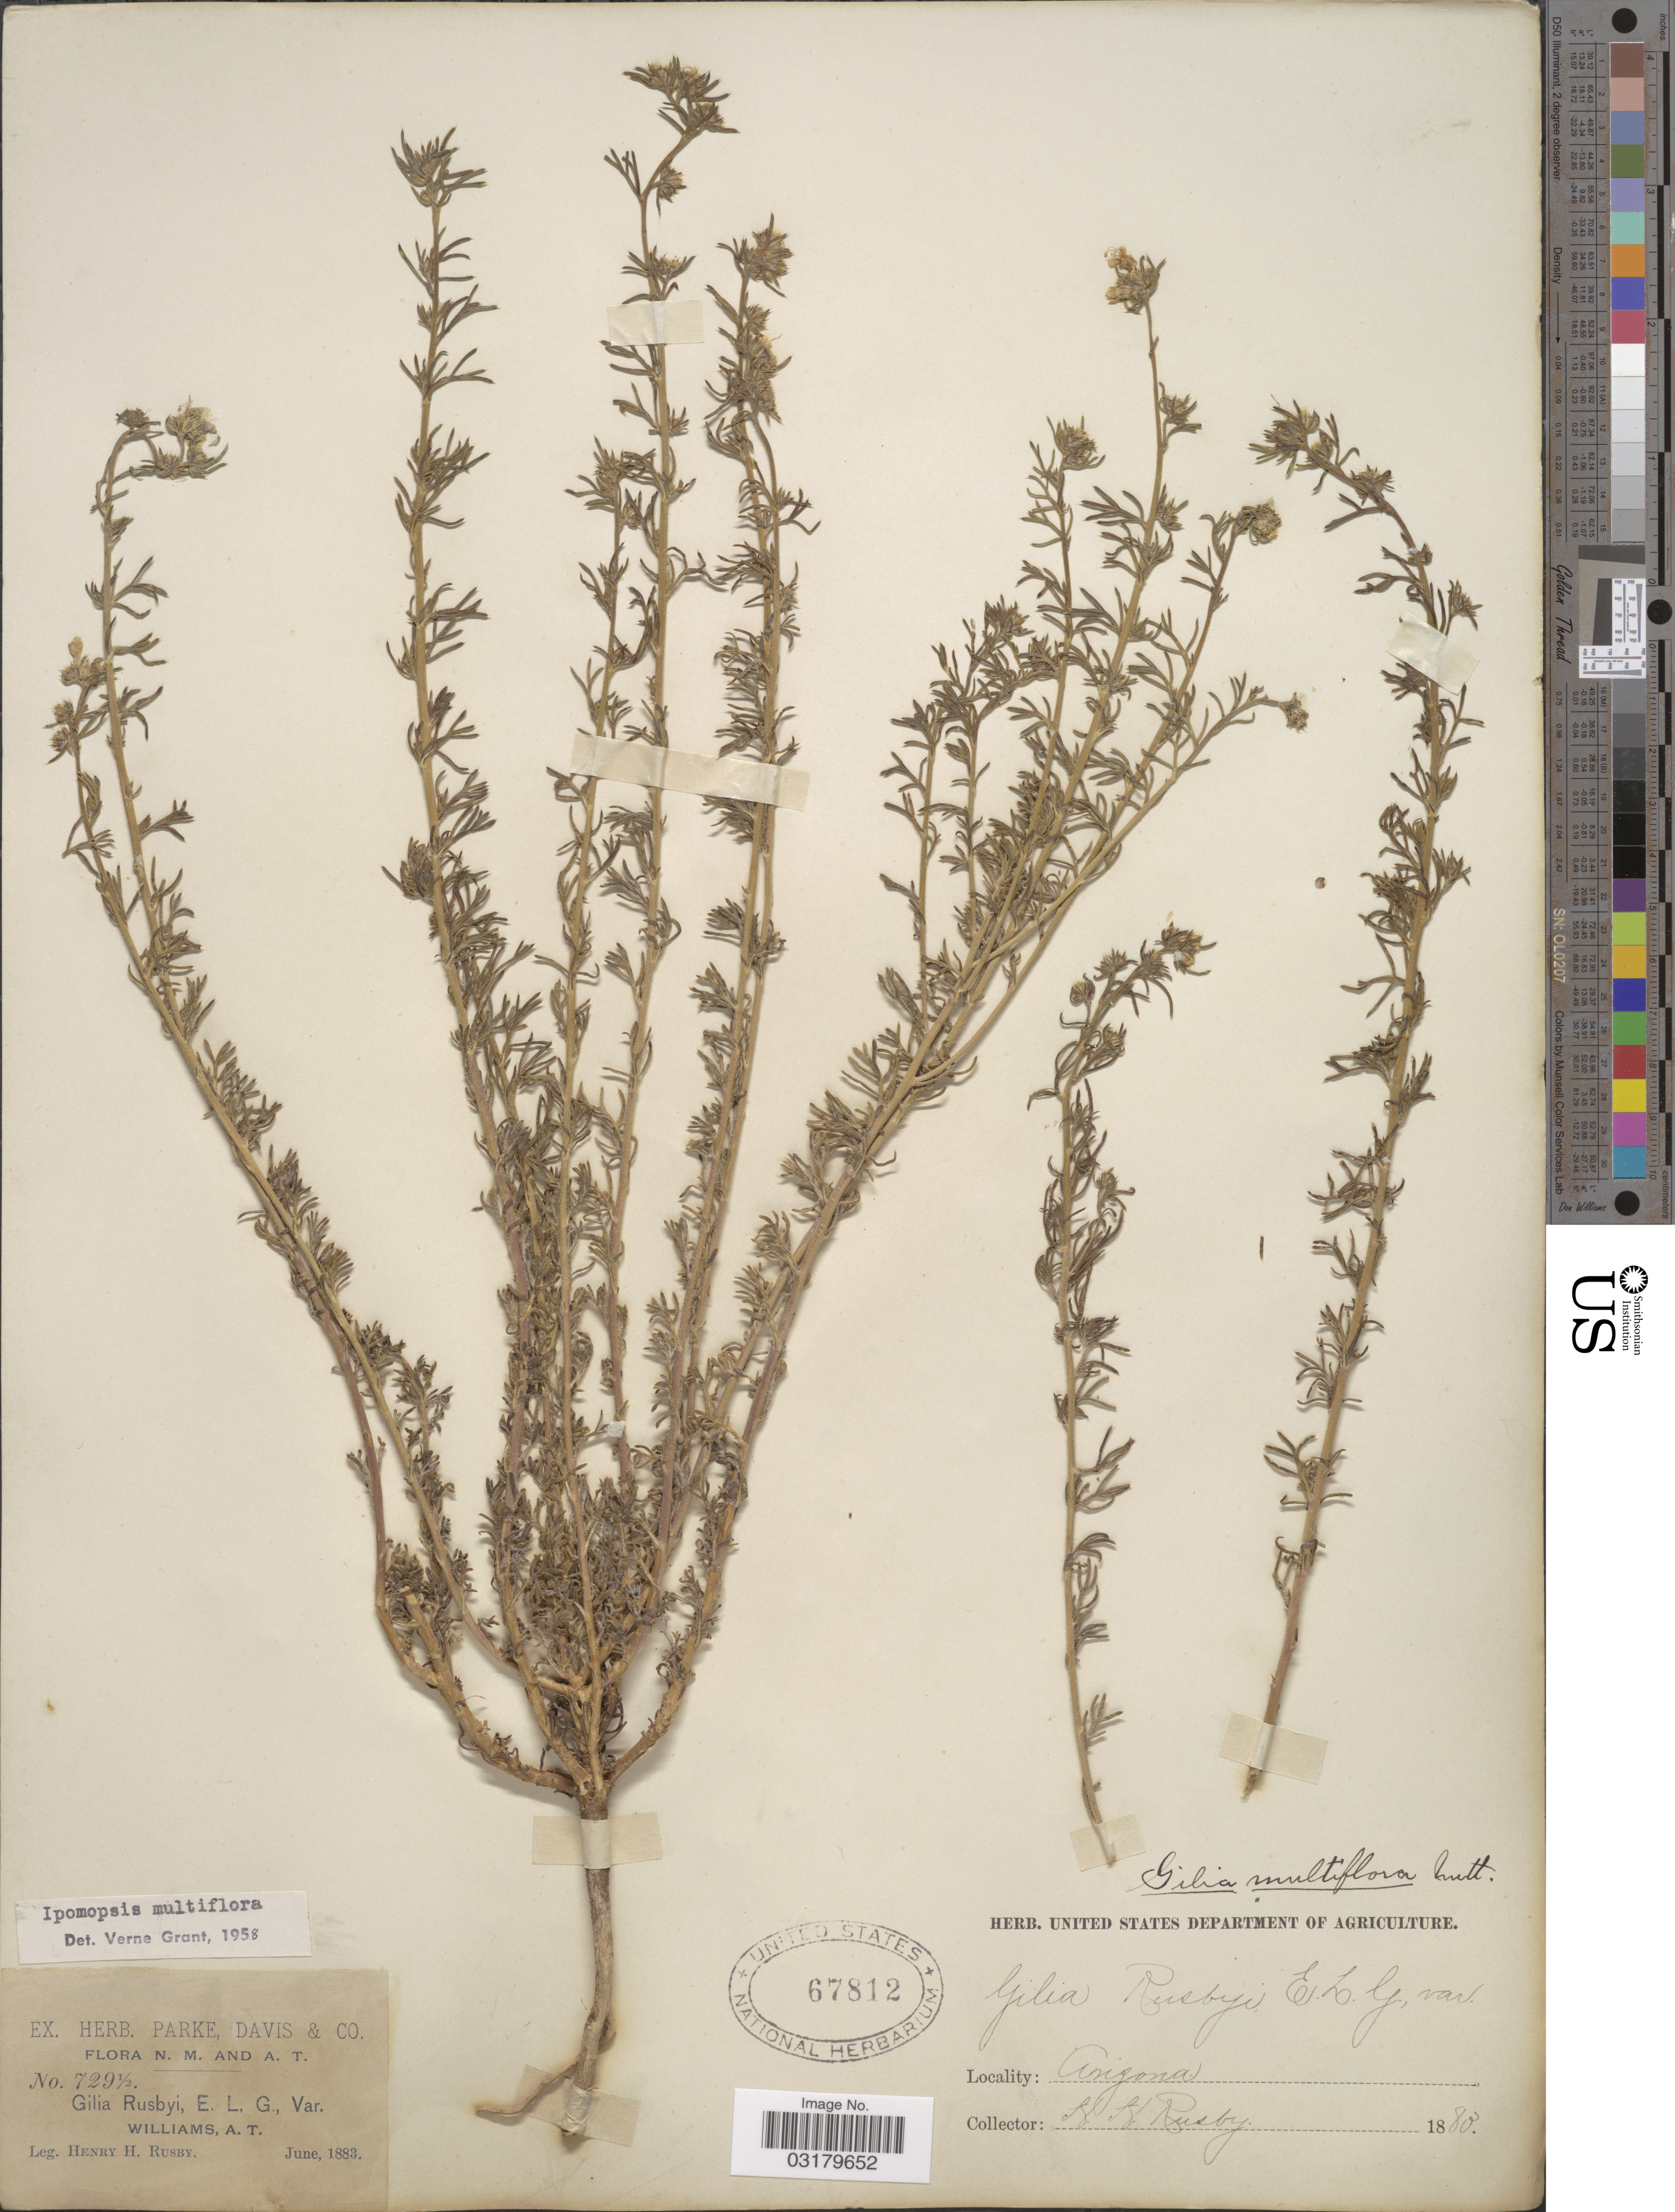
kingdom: Plantae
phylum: Tracheophyta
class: Magnoliopsida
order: Ericales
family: Polemoniaceae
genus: Ipomopsis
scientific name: Ipomopsis multiflora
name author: (Nutt.) V.E. Grant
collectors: H. H. Rusby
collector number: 729½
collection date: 1883-06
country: United States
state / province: Arizona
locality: Williams, A.T.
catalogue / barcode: US 67812